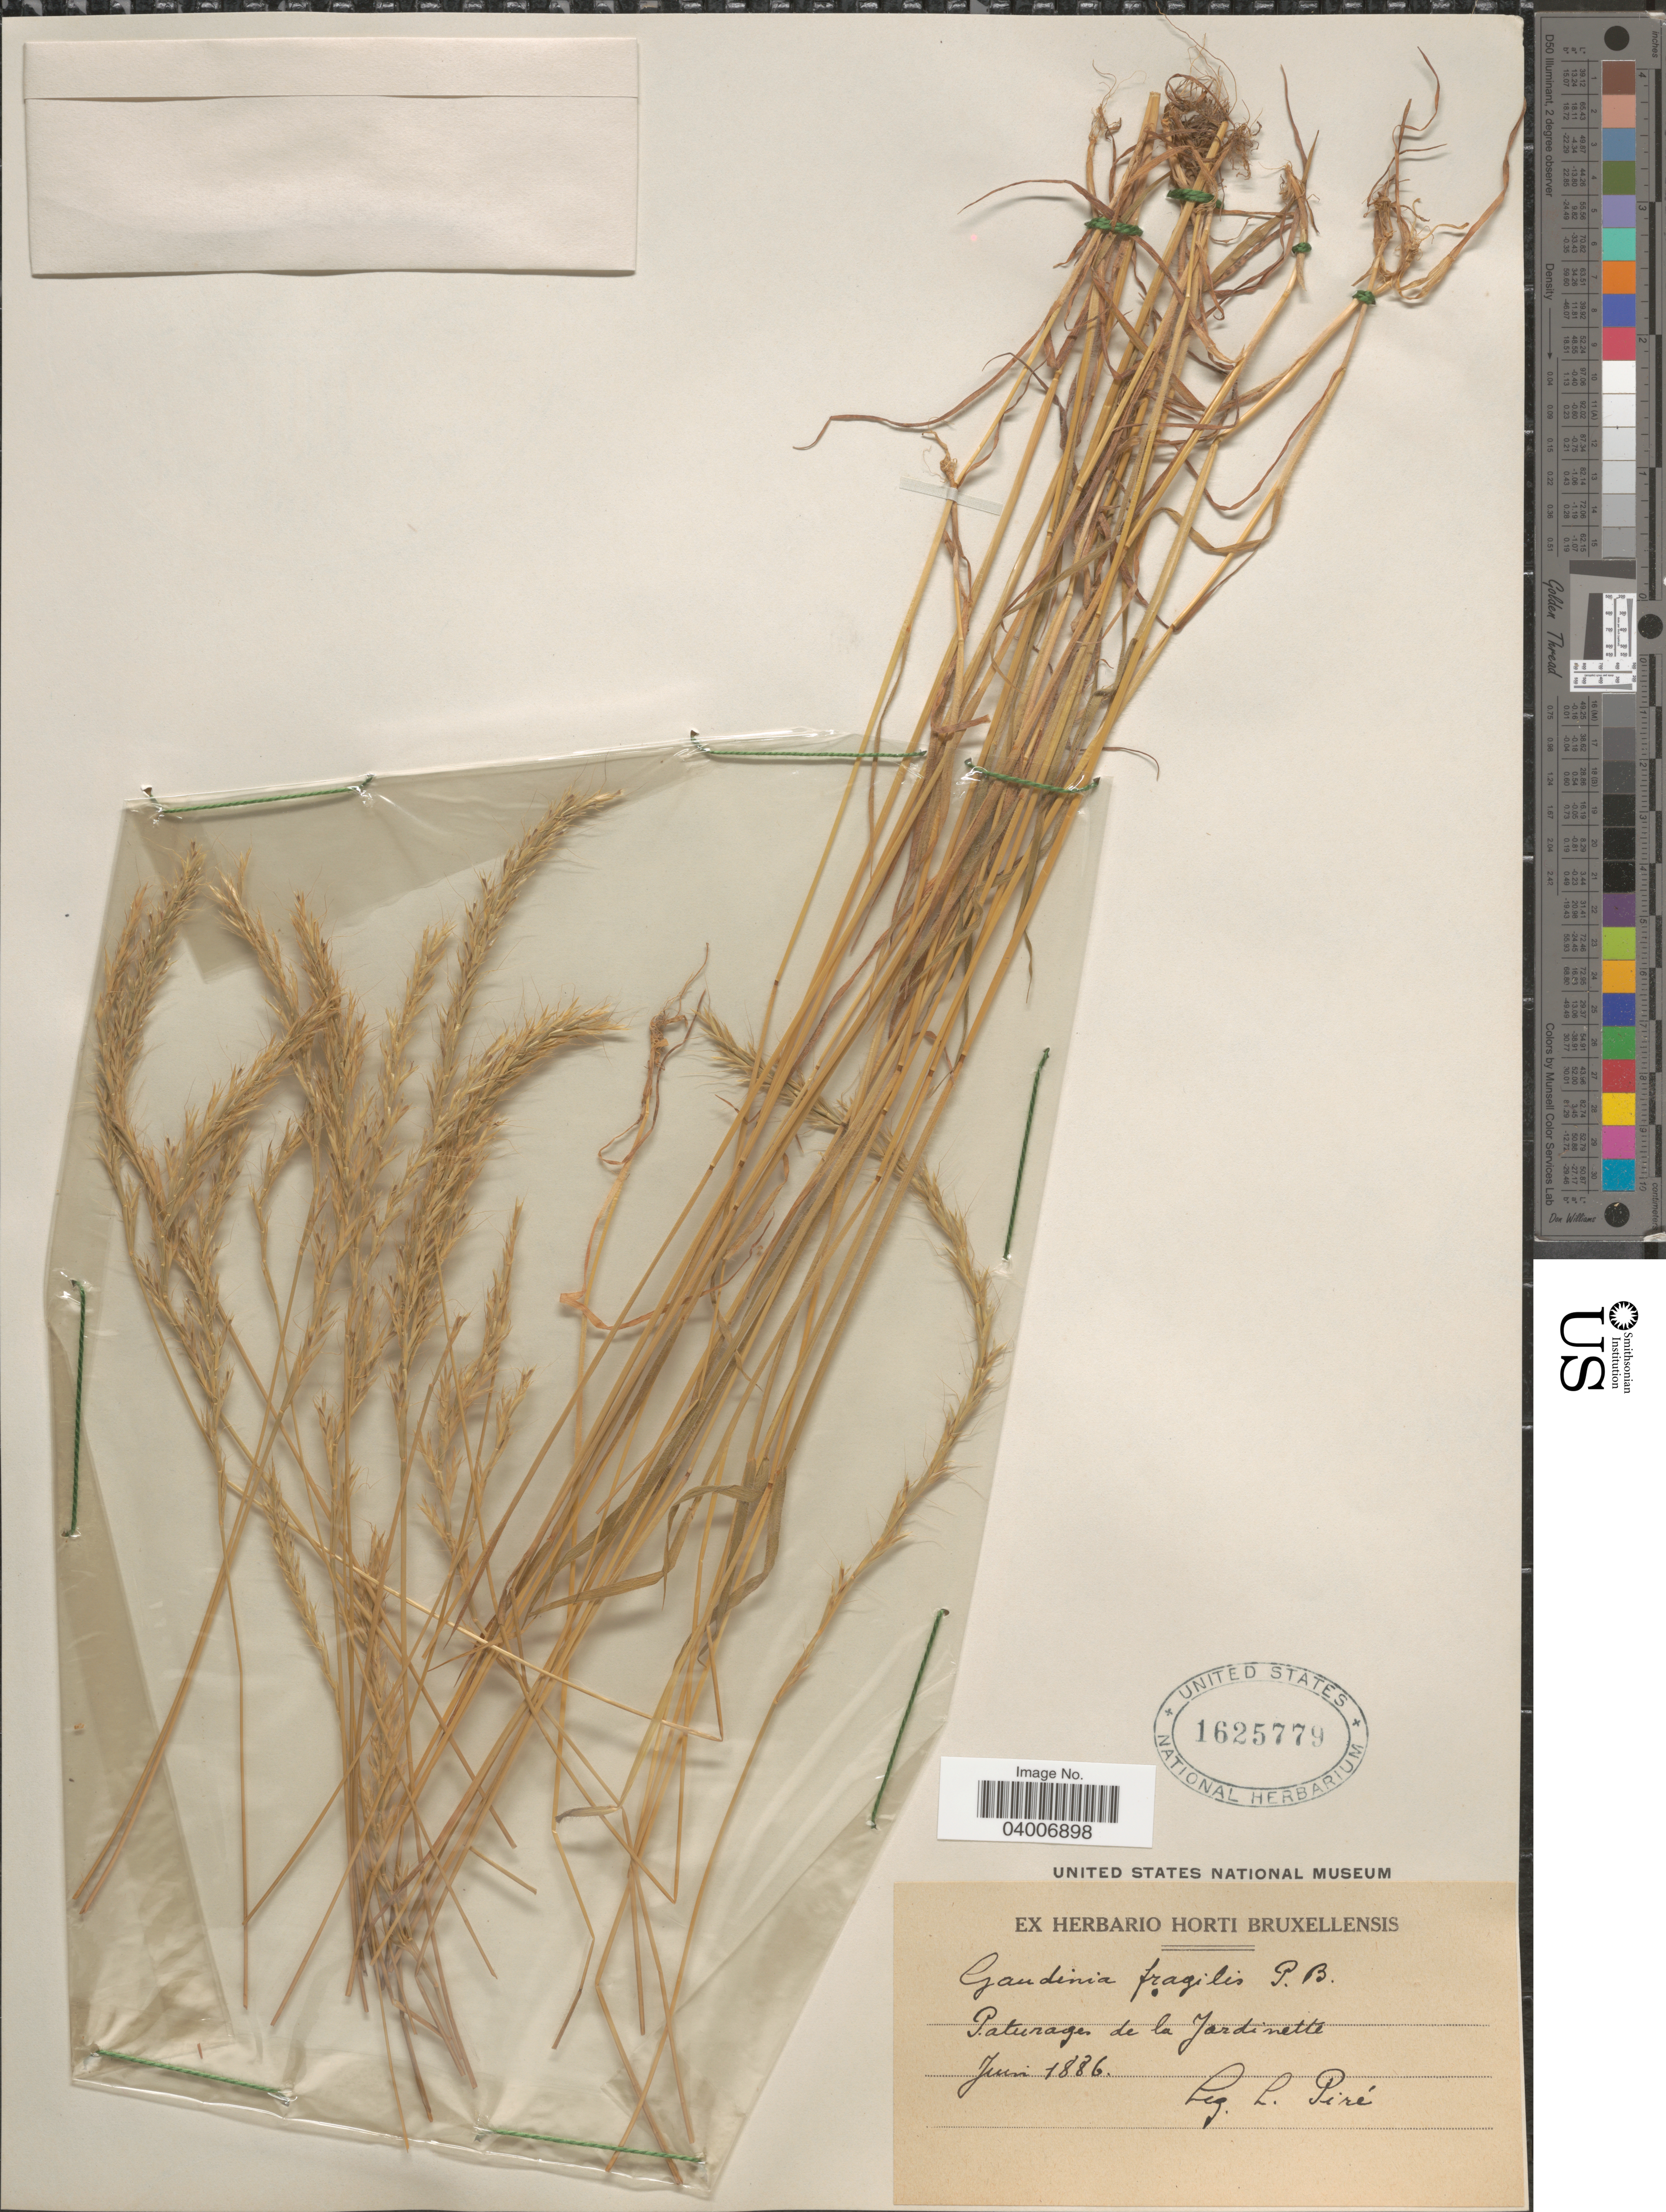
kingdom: Plantae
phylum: Tracheophyta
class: Liliopsida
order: Poales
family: Poaceae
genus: Gaudinia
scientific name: Gaudinia fragilis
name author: (L.) P. Beauv.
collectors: L. Pire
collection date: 1886-06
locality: Paturages de la Jardinette.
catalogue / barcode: US 1625779